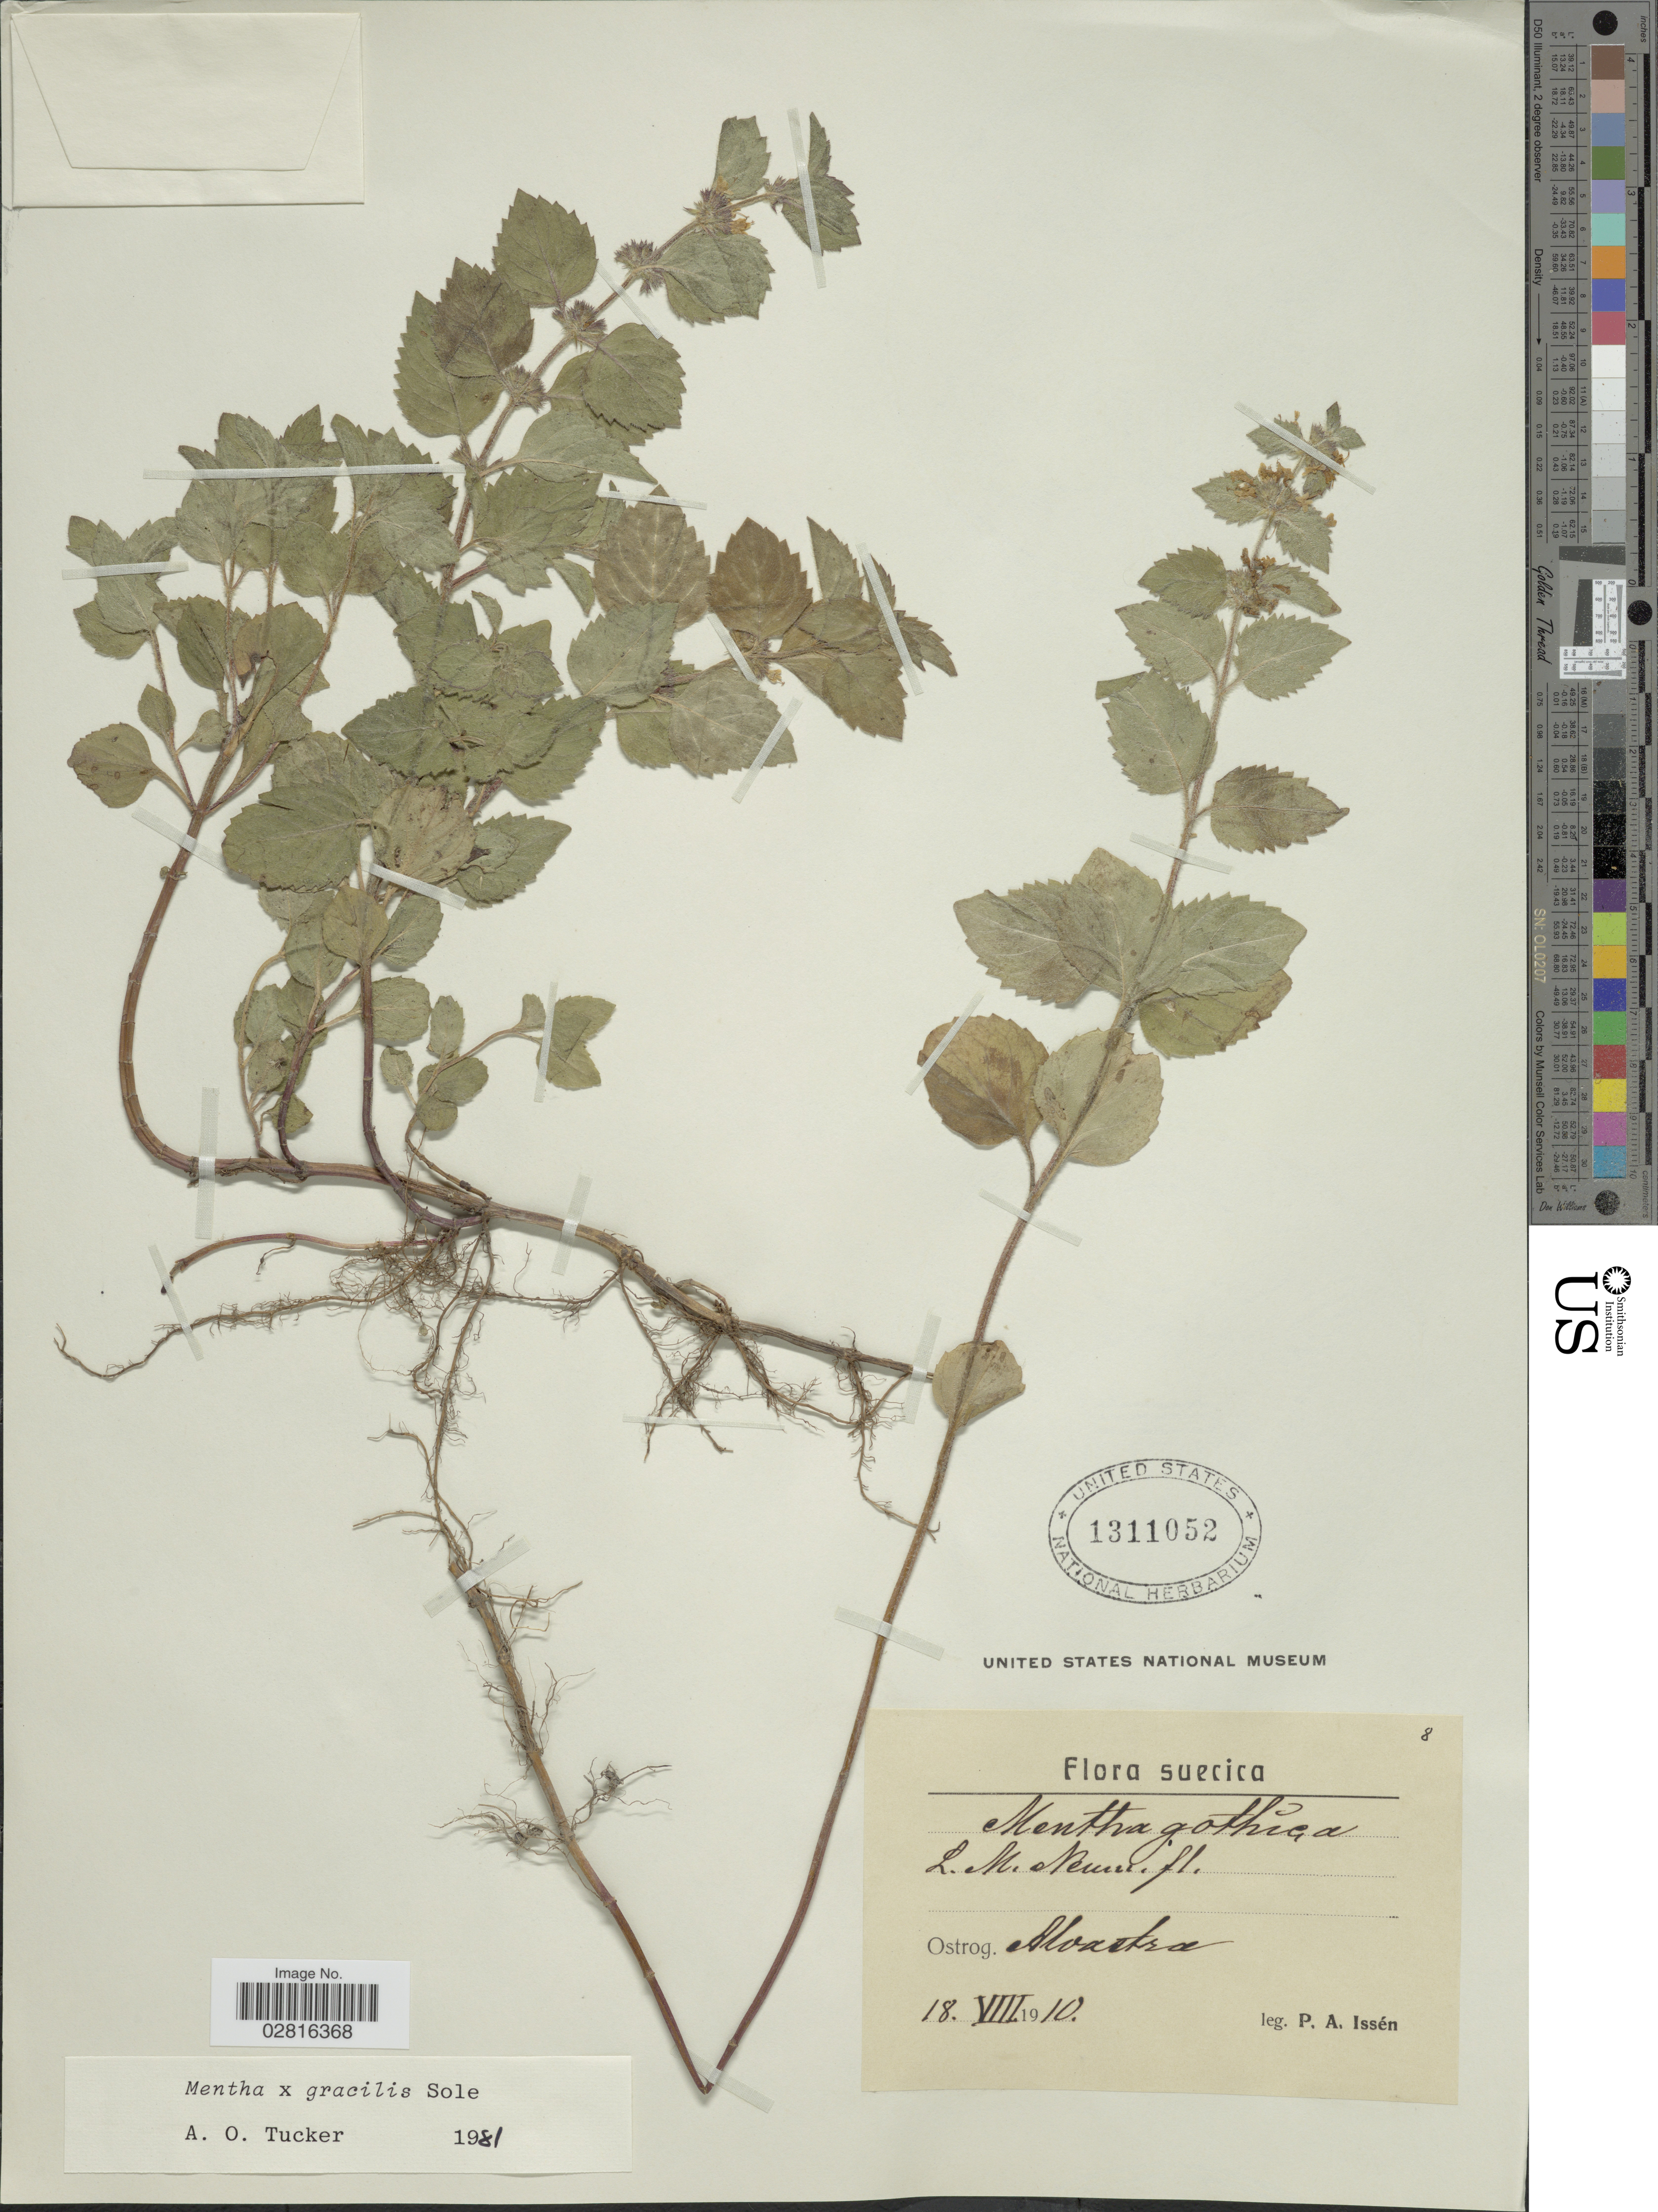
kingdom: Plantae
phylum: Tracheophyta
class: Magnoliopsida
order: Lamiales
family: Lamiaceae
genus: Mentha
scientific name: Mentha x gracilis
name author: Sole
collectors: P. Issen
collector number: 8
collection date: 1910-08-18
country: Sweden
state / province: Östergötland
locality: Suecica. Ostrog. Alvastra.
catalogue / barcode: US 1311052